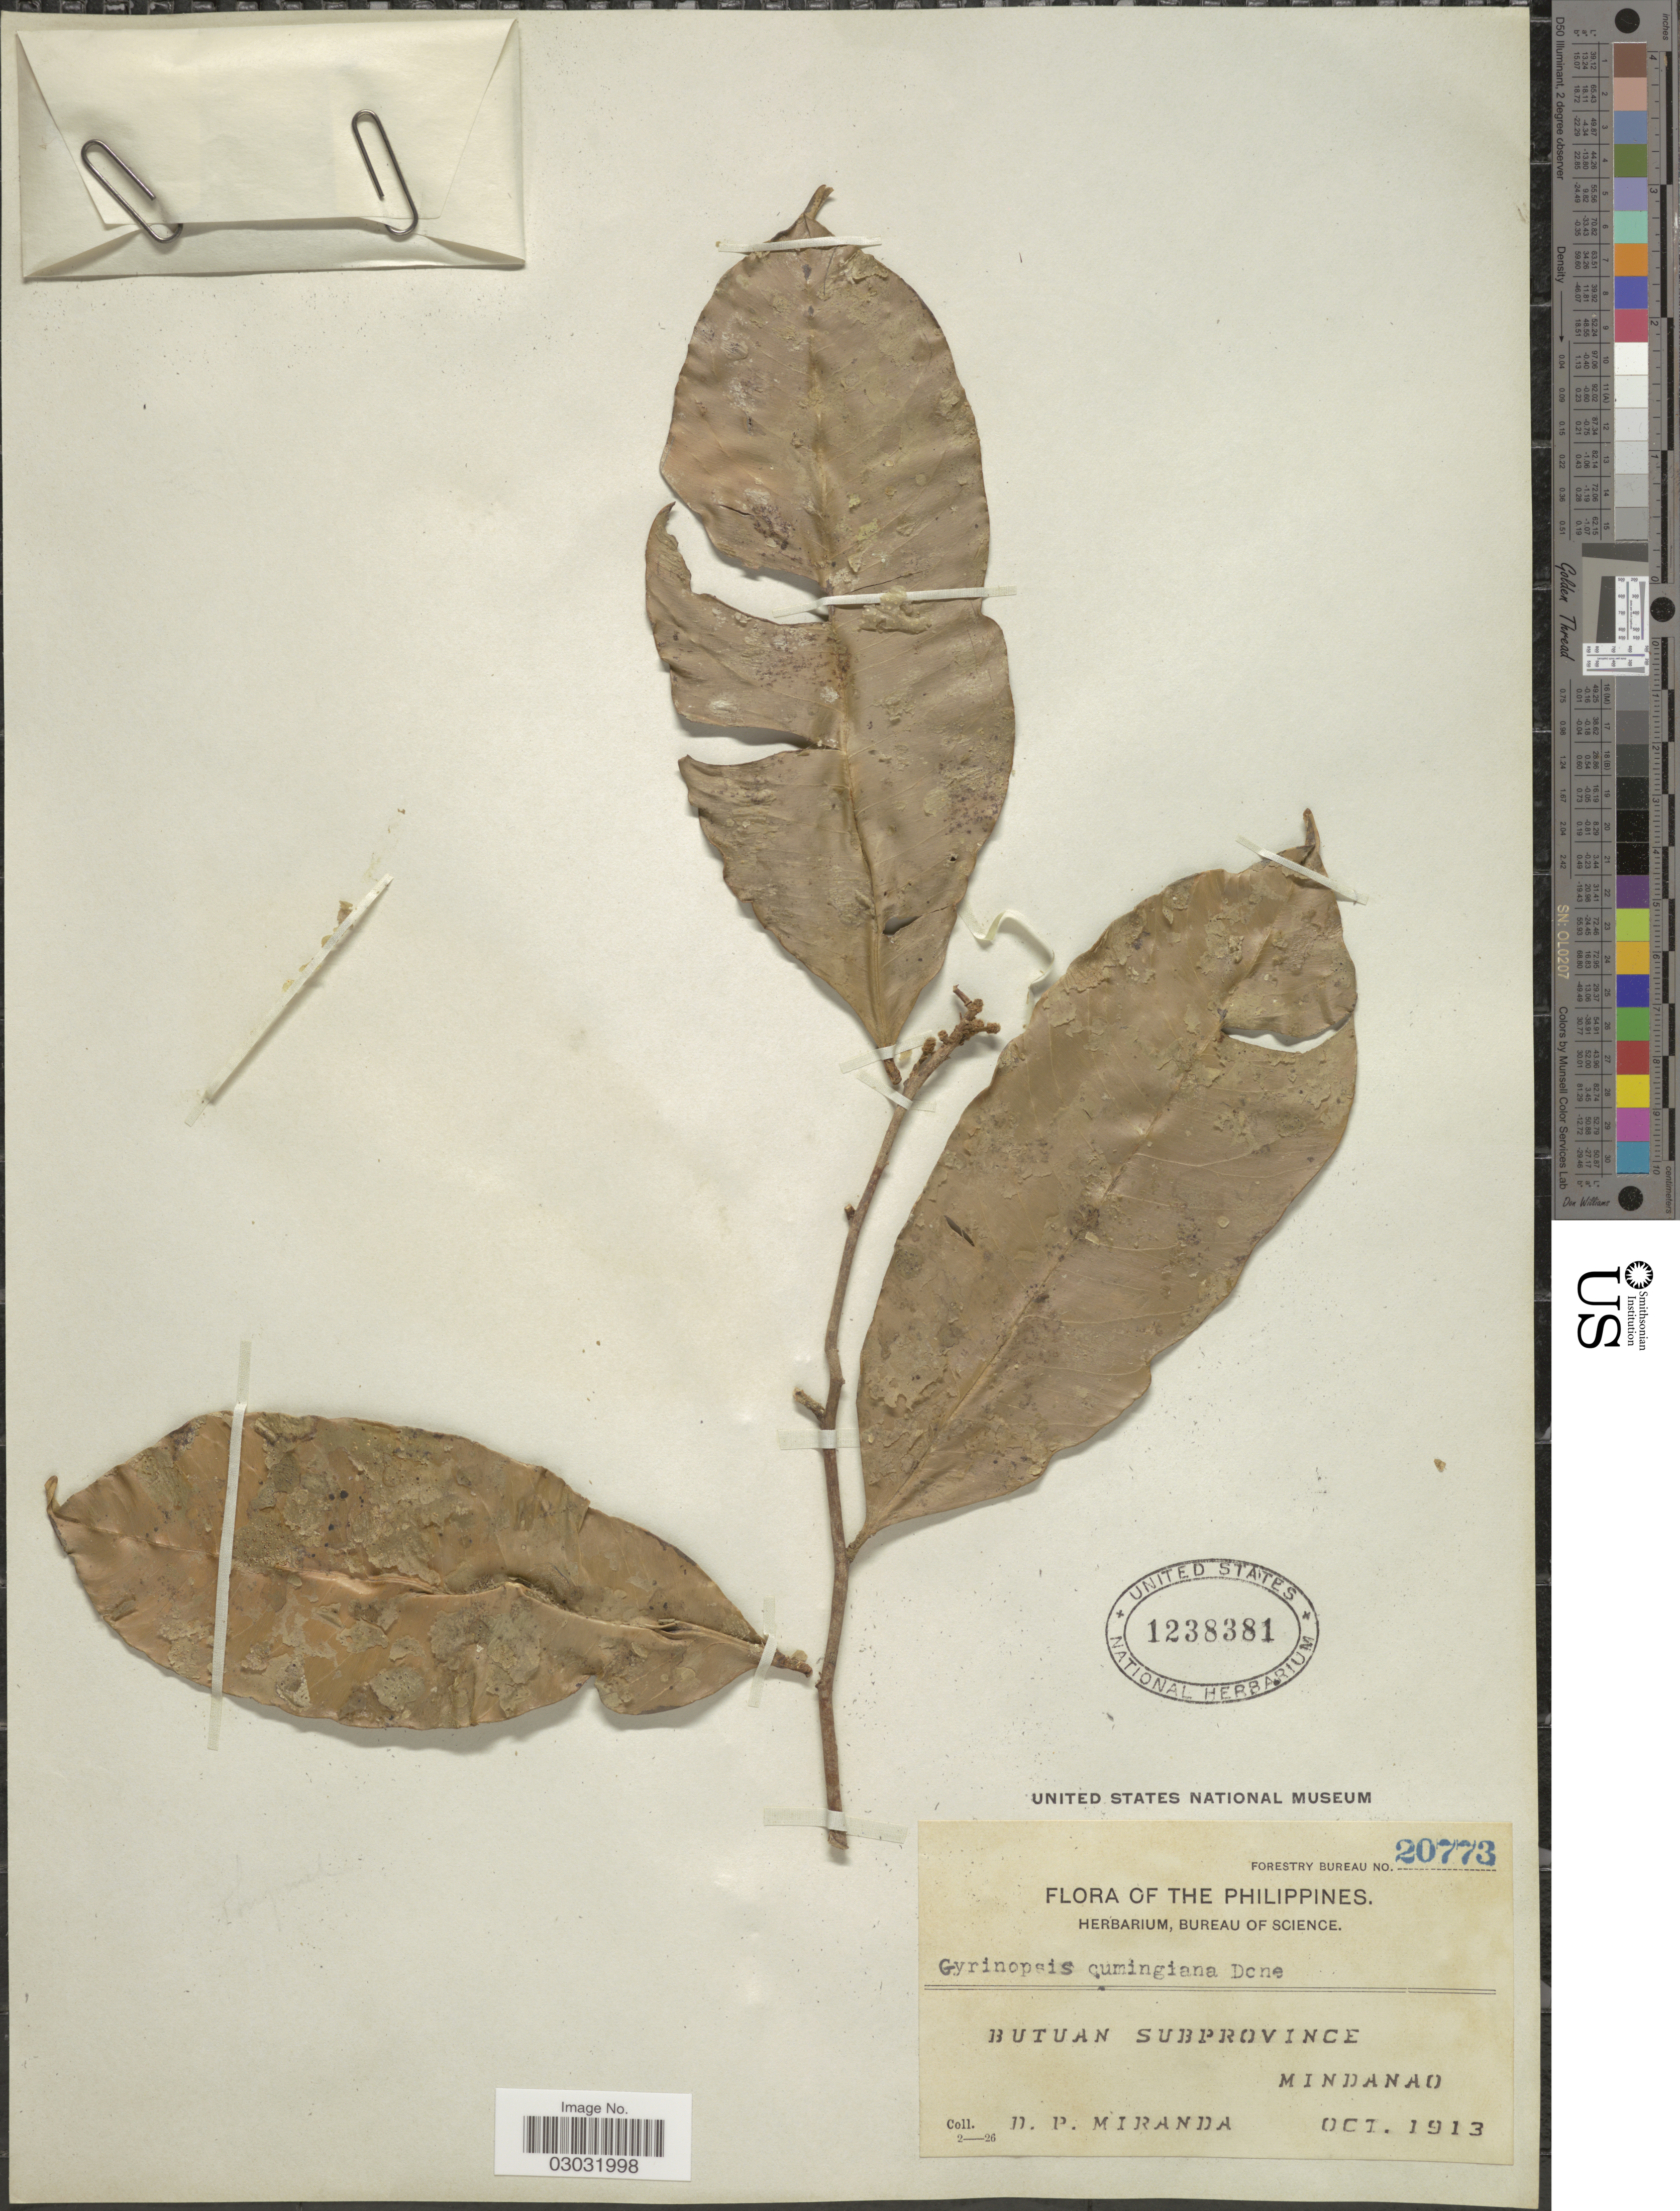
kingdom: Plantae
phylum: Tracheophyta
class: Magnoliopsida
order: Malvales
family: Thymelaeaceae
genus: Aquilaria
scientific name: Aquilaria cumingiana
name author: (Decne.) Ridl.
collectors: D. P. Miranda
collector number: Forestry Bureau 20773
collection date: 1913-10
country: Philippines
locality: Butuan Subprovince, Mindanao.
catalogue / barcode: US 1238381